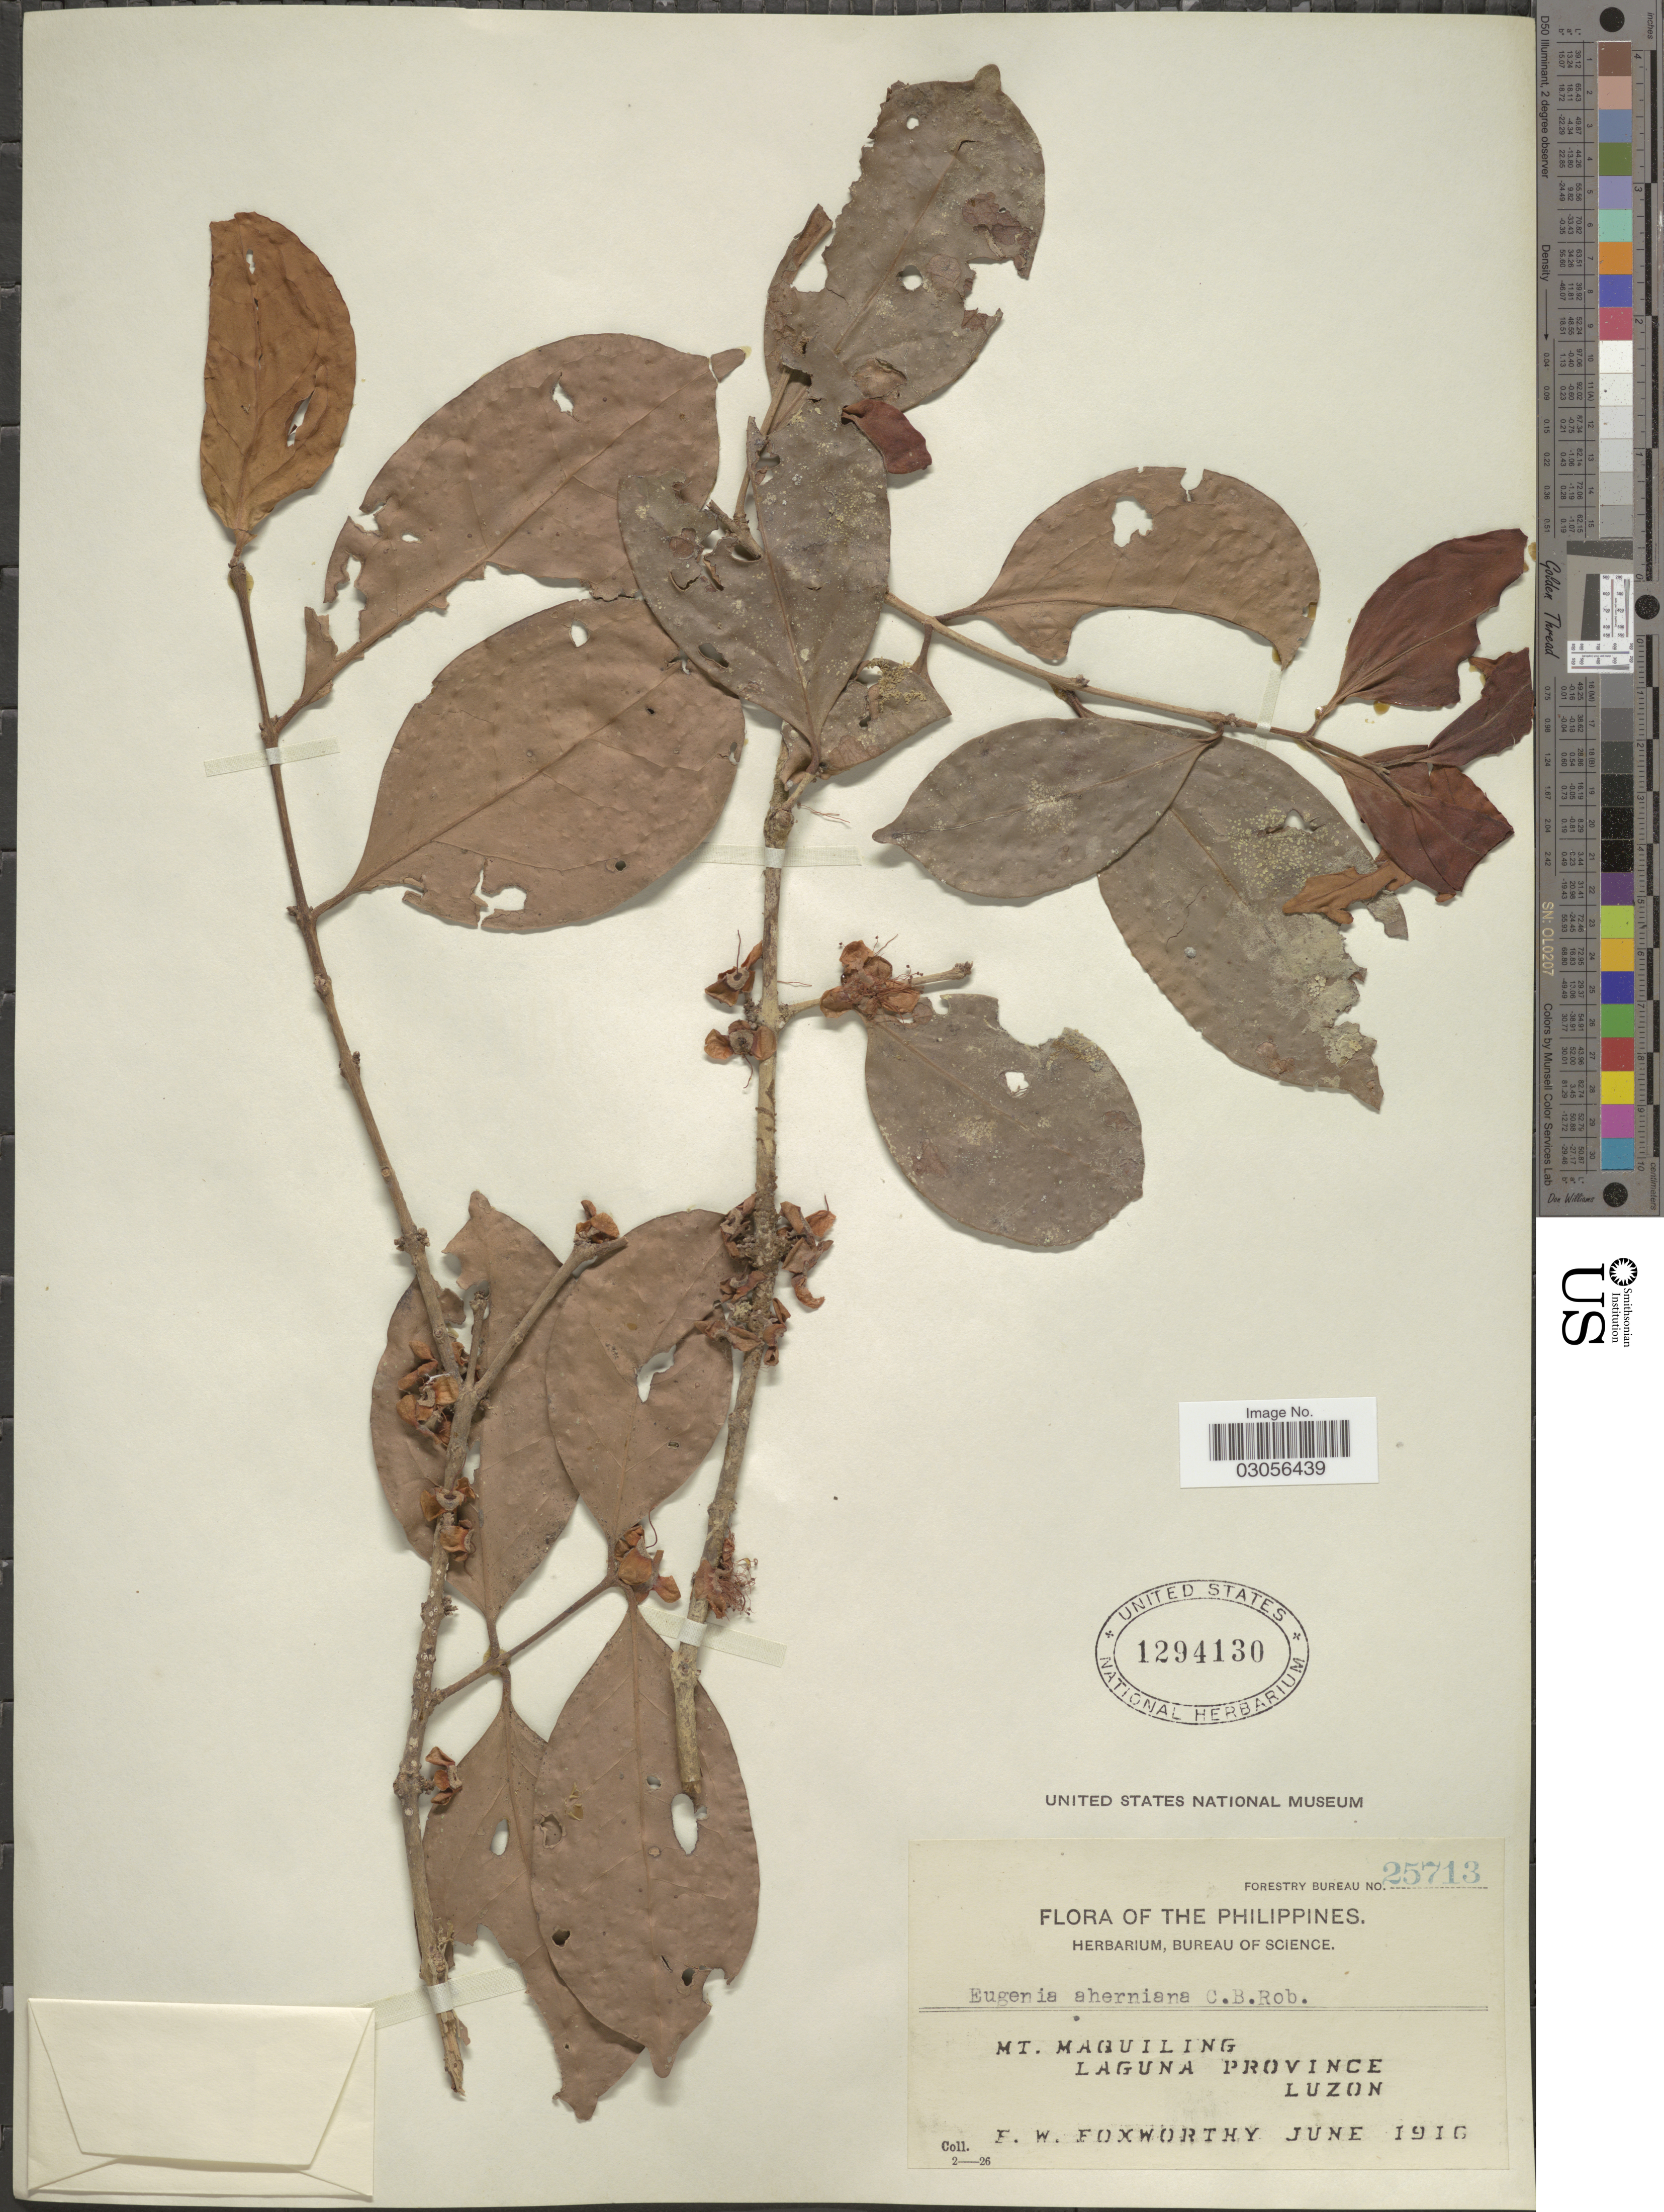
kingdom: Plantae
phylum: Tracheophyta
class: Magnoliopsida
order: Myrtales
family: Myrtaceae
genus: Eugenia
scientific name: Eugenia aherniana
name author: C.B. Rob.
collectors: F. W. Foxworthy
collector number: Forestry Bureau 25713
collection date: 1916-06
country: Philippines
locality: Mt. Maquiling, Laguna Province, Luzon.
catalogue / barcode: US 1294130